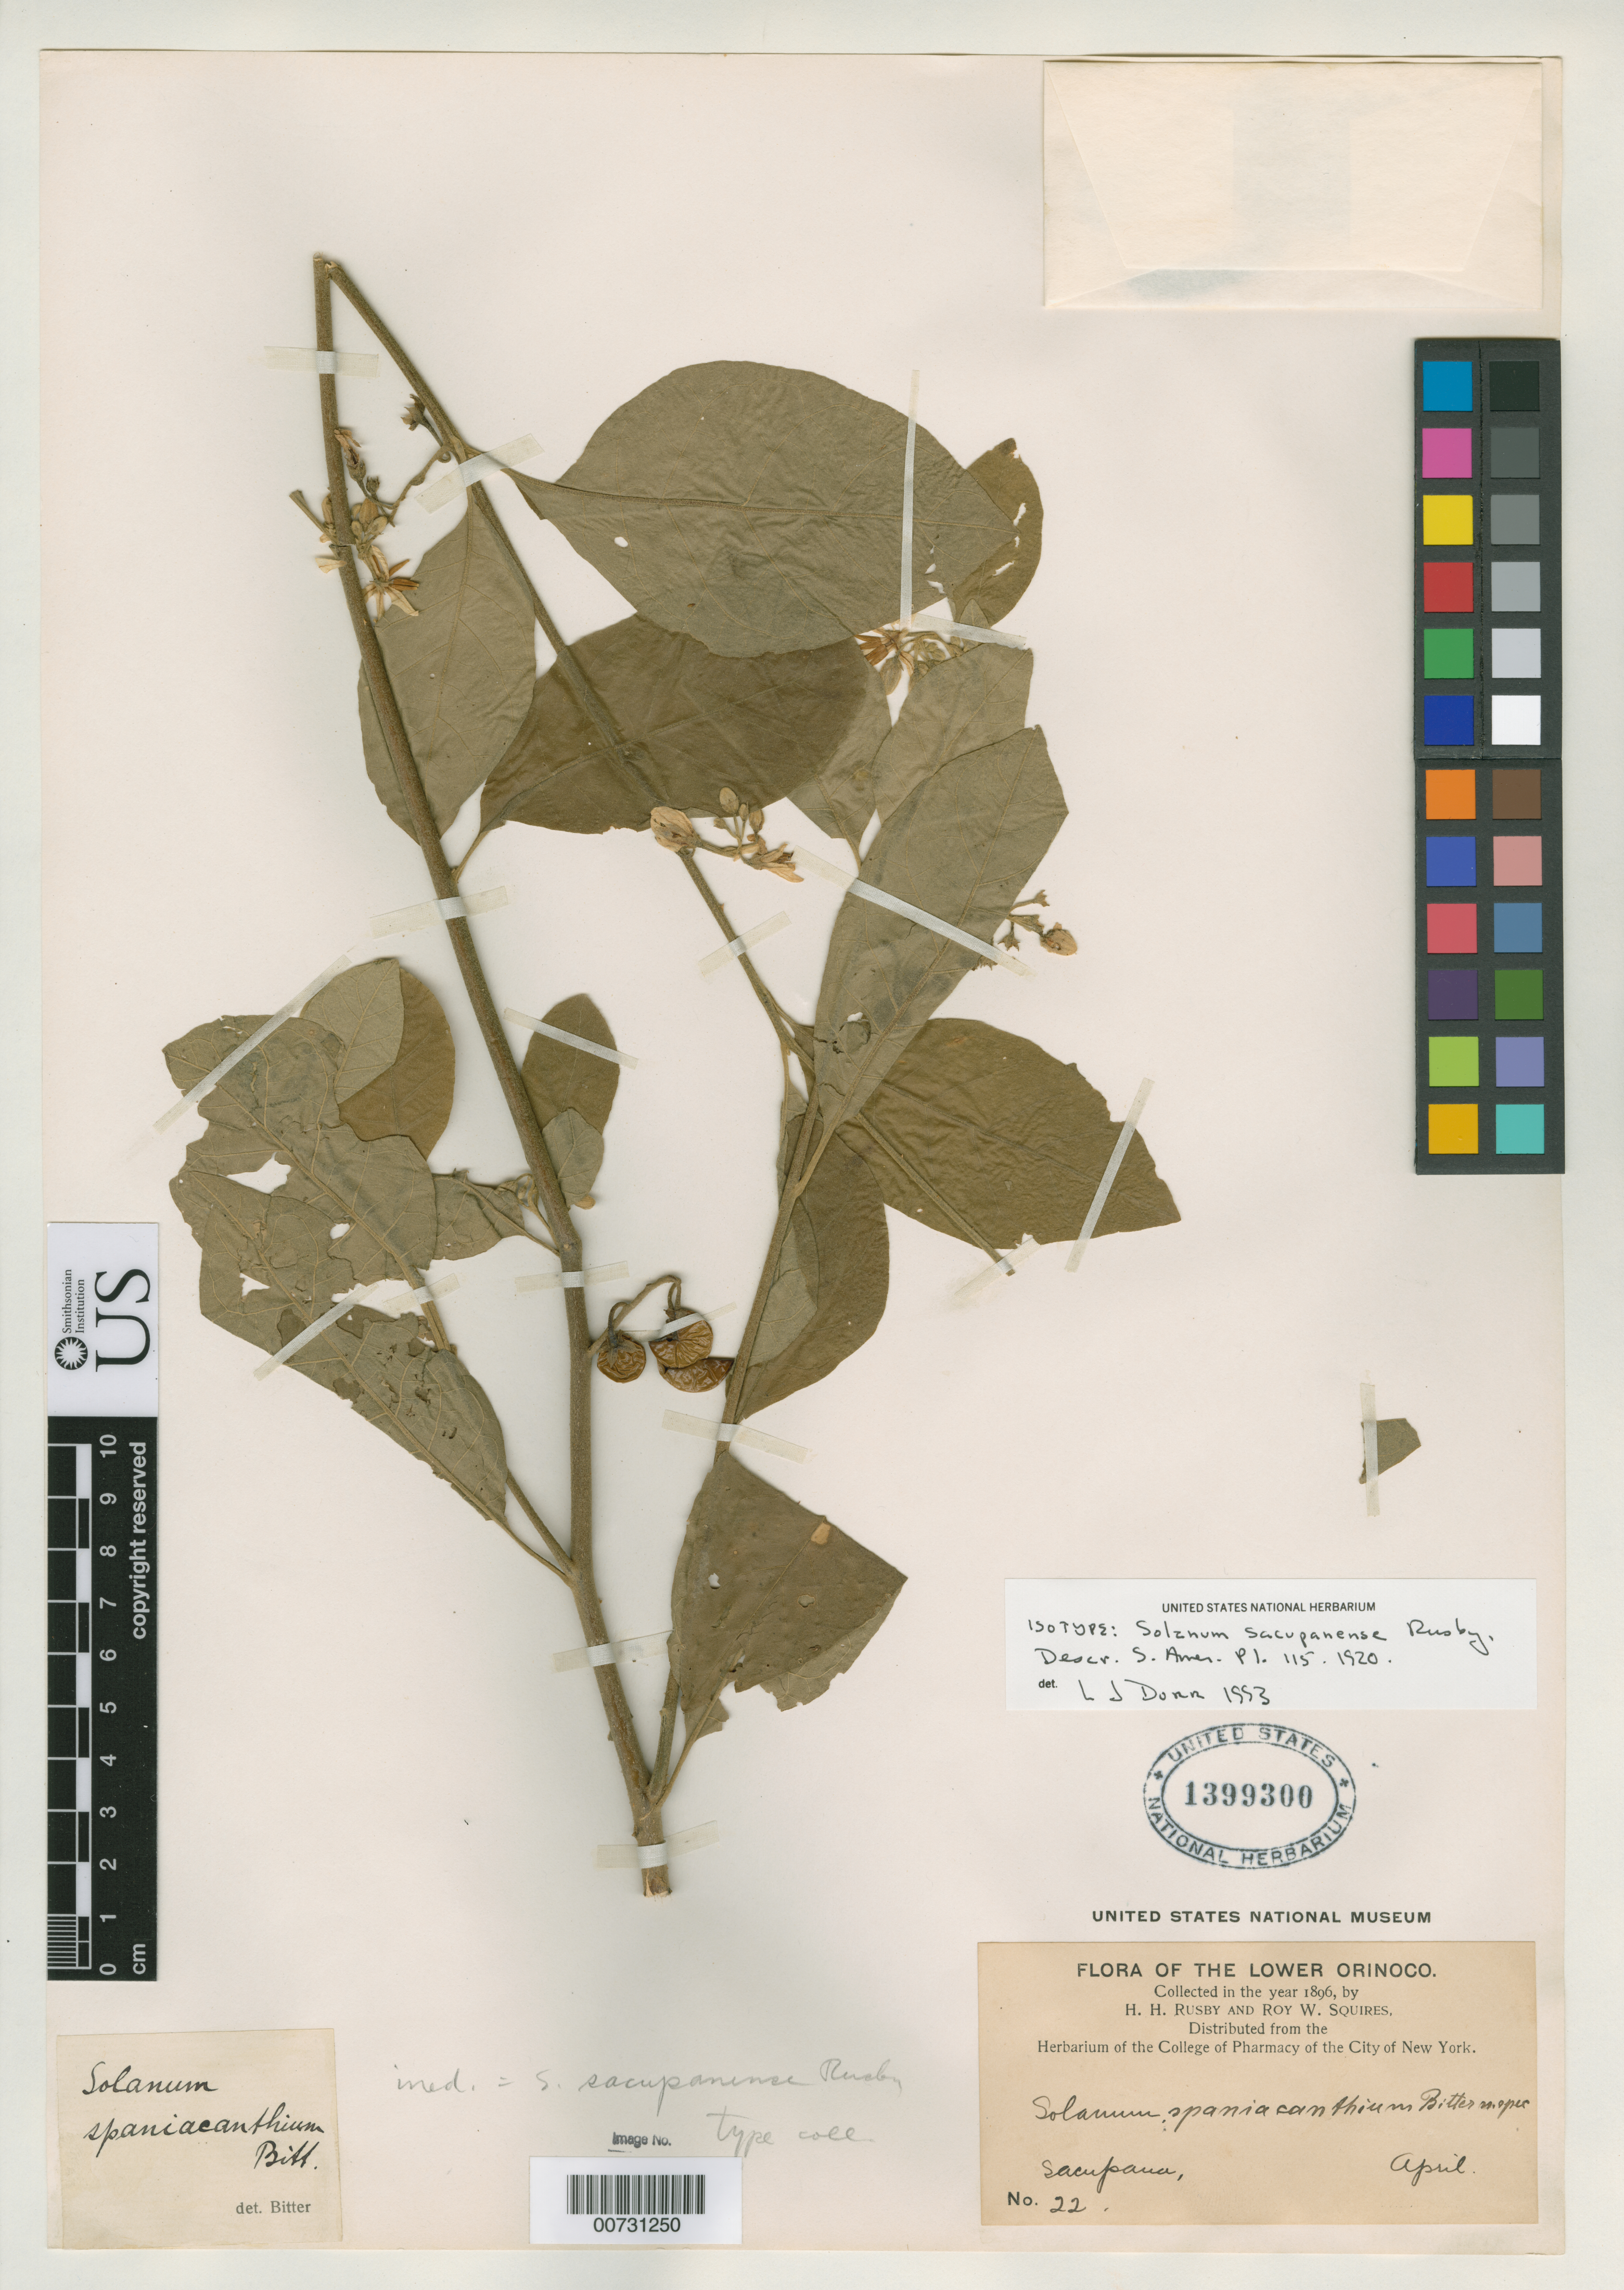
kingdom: Plantae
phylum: Tracheophyta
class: Magnoliopsida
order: Solanales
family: Solanaceae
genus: Solanum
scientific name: Solanum sacupanense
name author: Rusby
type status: Isolectotype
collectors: H. H. Rusby & R. Squires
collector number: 22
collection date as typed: April 1896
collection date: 1896-04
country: Venezuela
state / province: Delta Amacuro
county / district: Antonio Díaz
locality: Lower Orinoco, Sacupana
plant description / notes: This US sheet annotated by Bitter as Solanum spaniacanthium Bitter (ined.).; Annotated by Dorr (1993) as "isotype" but cited by Dorr (1995) as "isolectotype".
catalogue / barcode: US 1399300